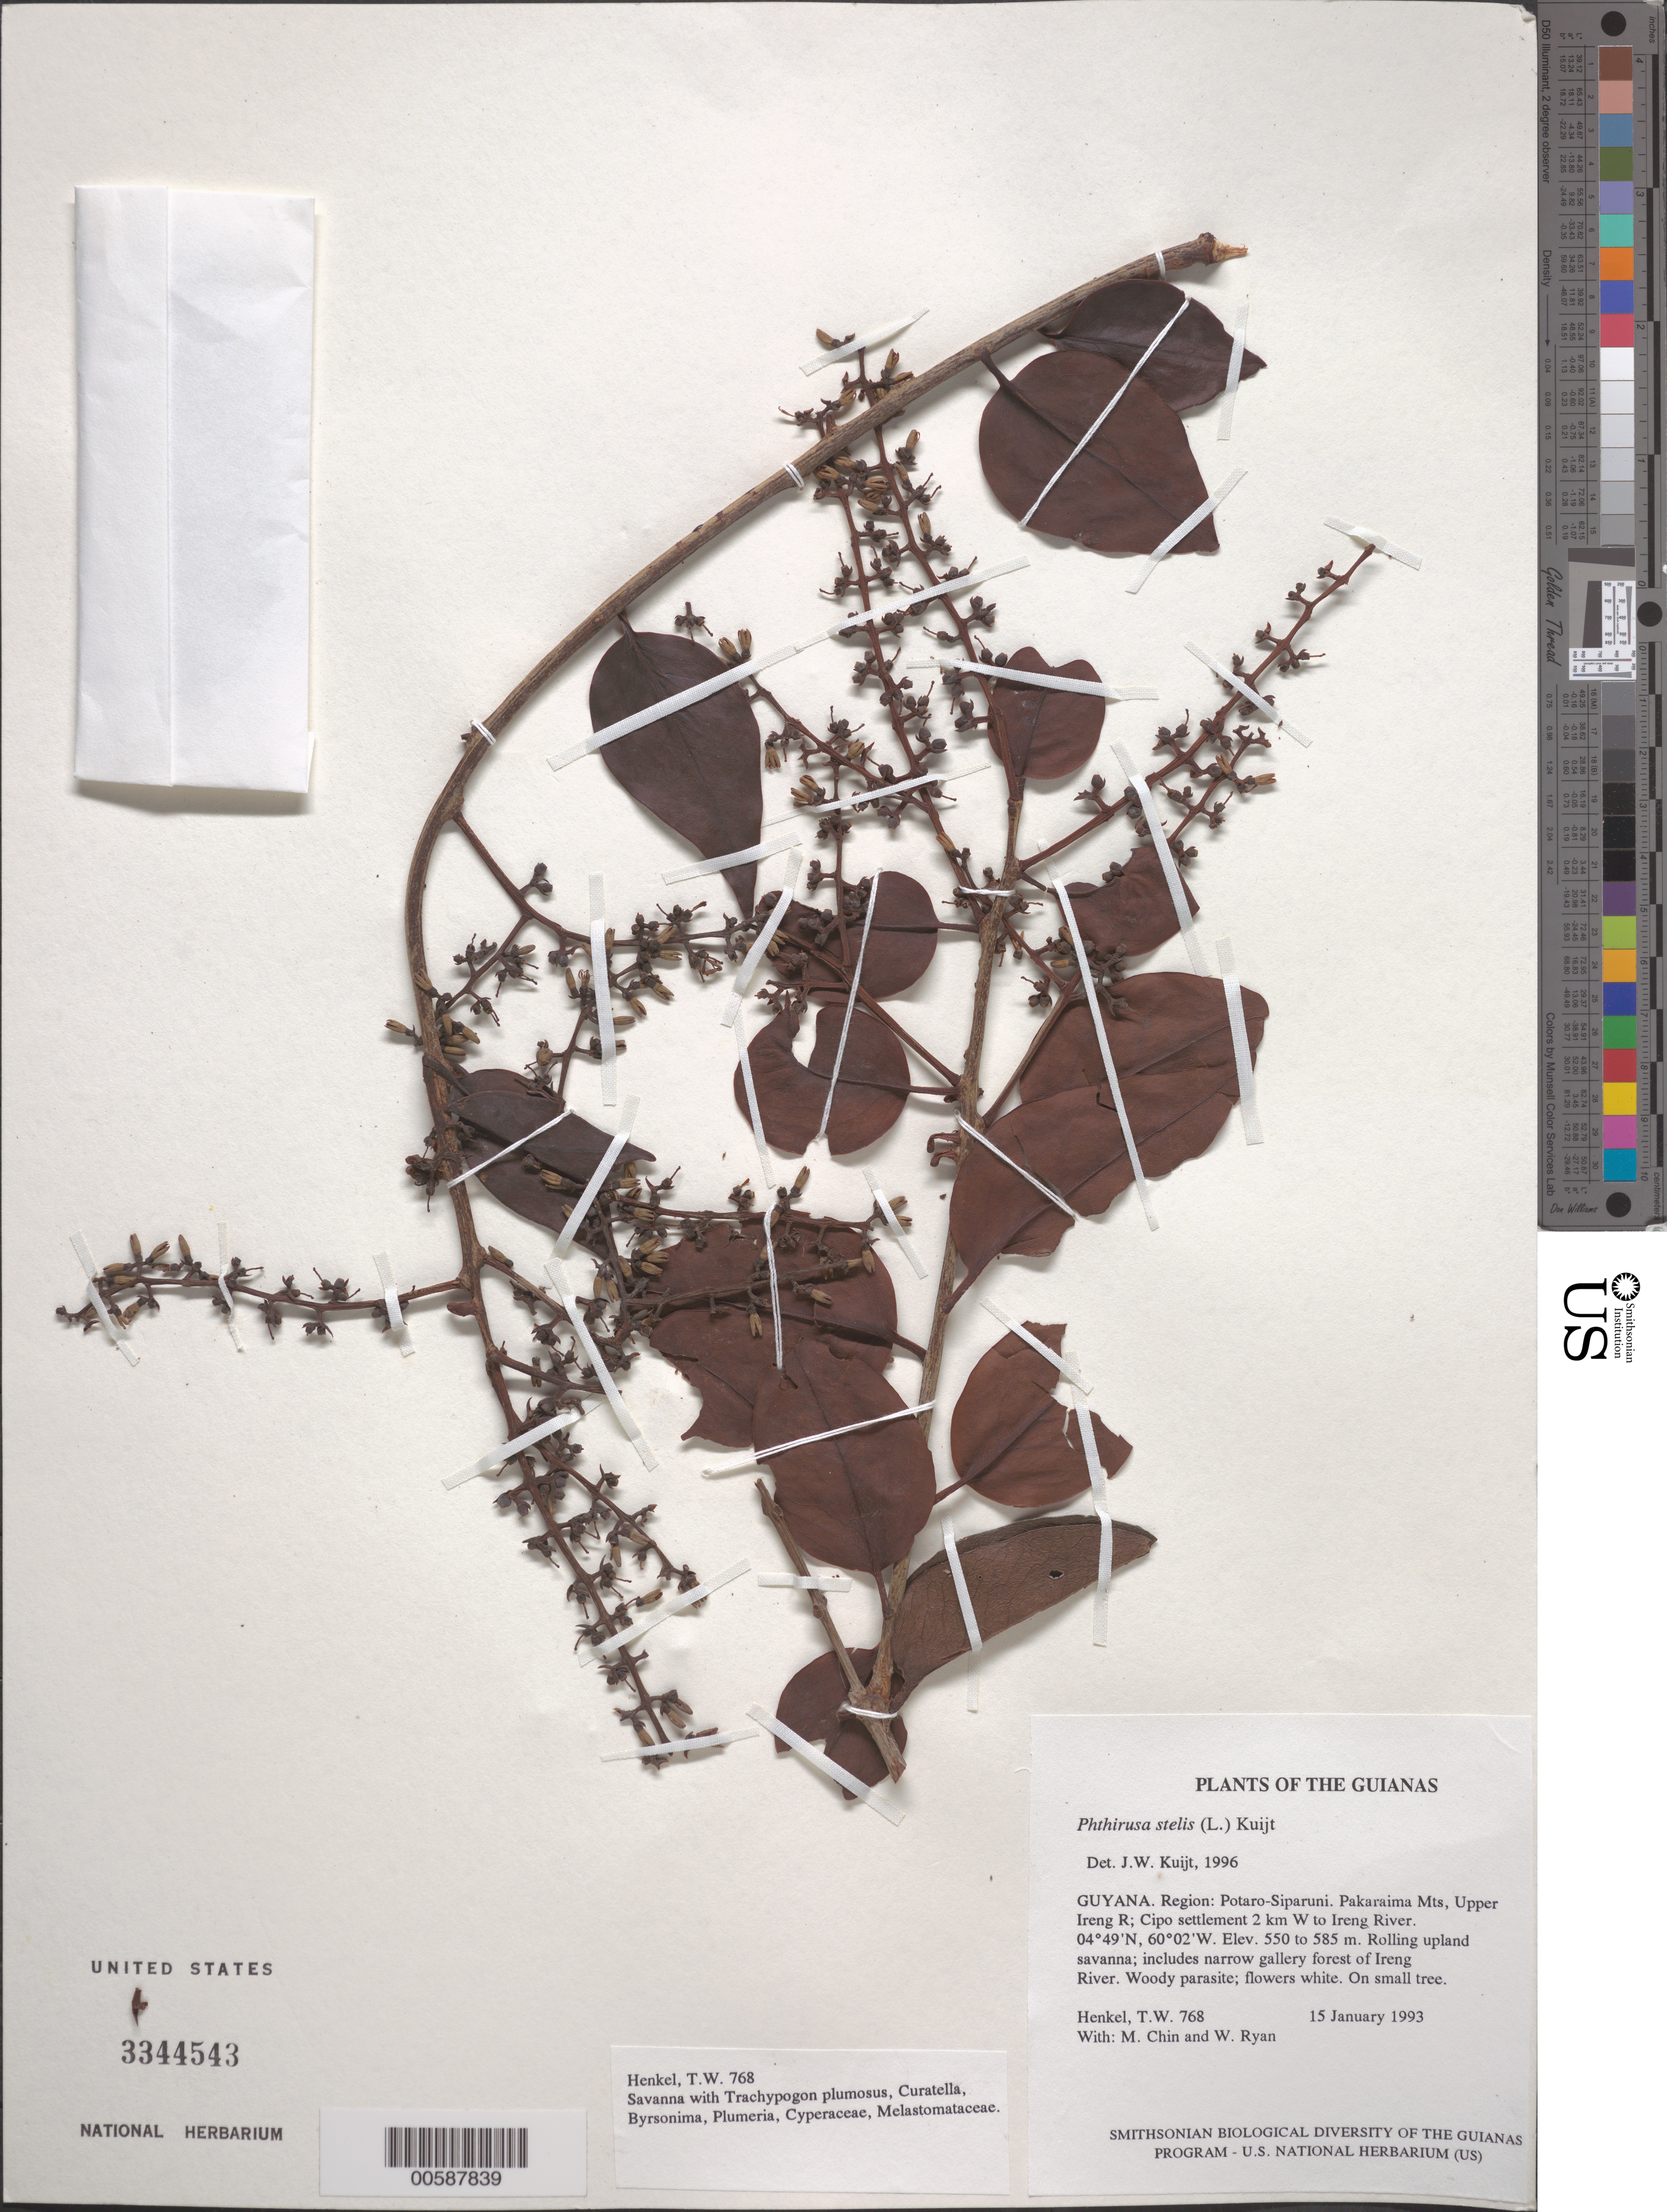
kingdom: Plantae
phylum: Tracheophyta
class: Magnoliopsida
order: Santalales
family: Loranthaceae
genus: Phthirusa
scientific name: Phthirusa stelis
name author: (L.) Kuijt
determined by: Kuijt, Job, (CANADA)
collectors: T. Henkel, M. Chin & W. Ryan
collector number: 768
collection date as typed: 15 January 1993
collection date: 1993-01-15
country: Guyana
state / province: Potaro-Siparuni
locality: Pakaraima Mts, Upper Ireng R; Cipo settlement 2 km W to Ireng River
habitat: Rolling upland savanna; includes narrow gallery forest of Ireng River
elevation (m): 550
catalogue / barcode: US 3344543